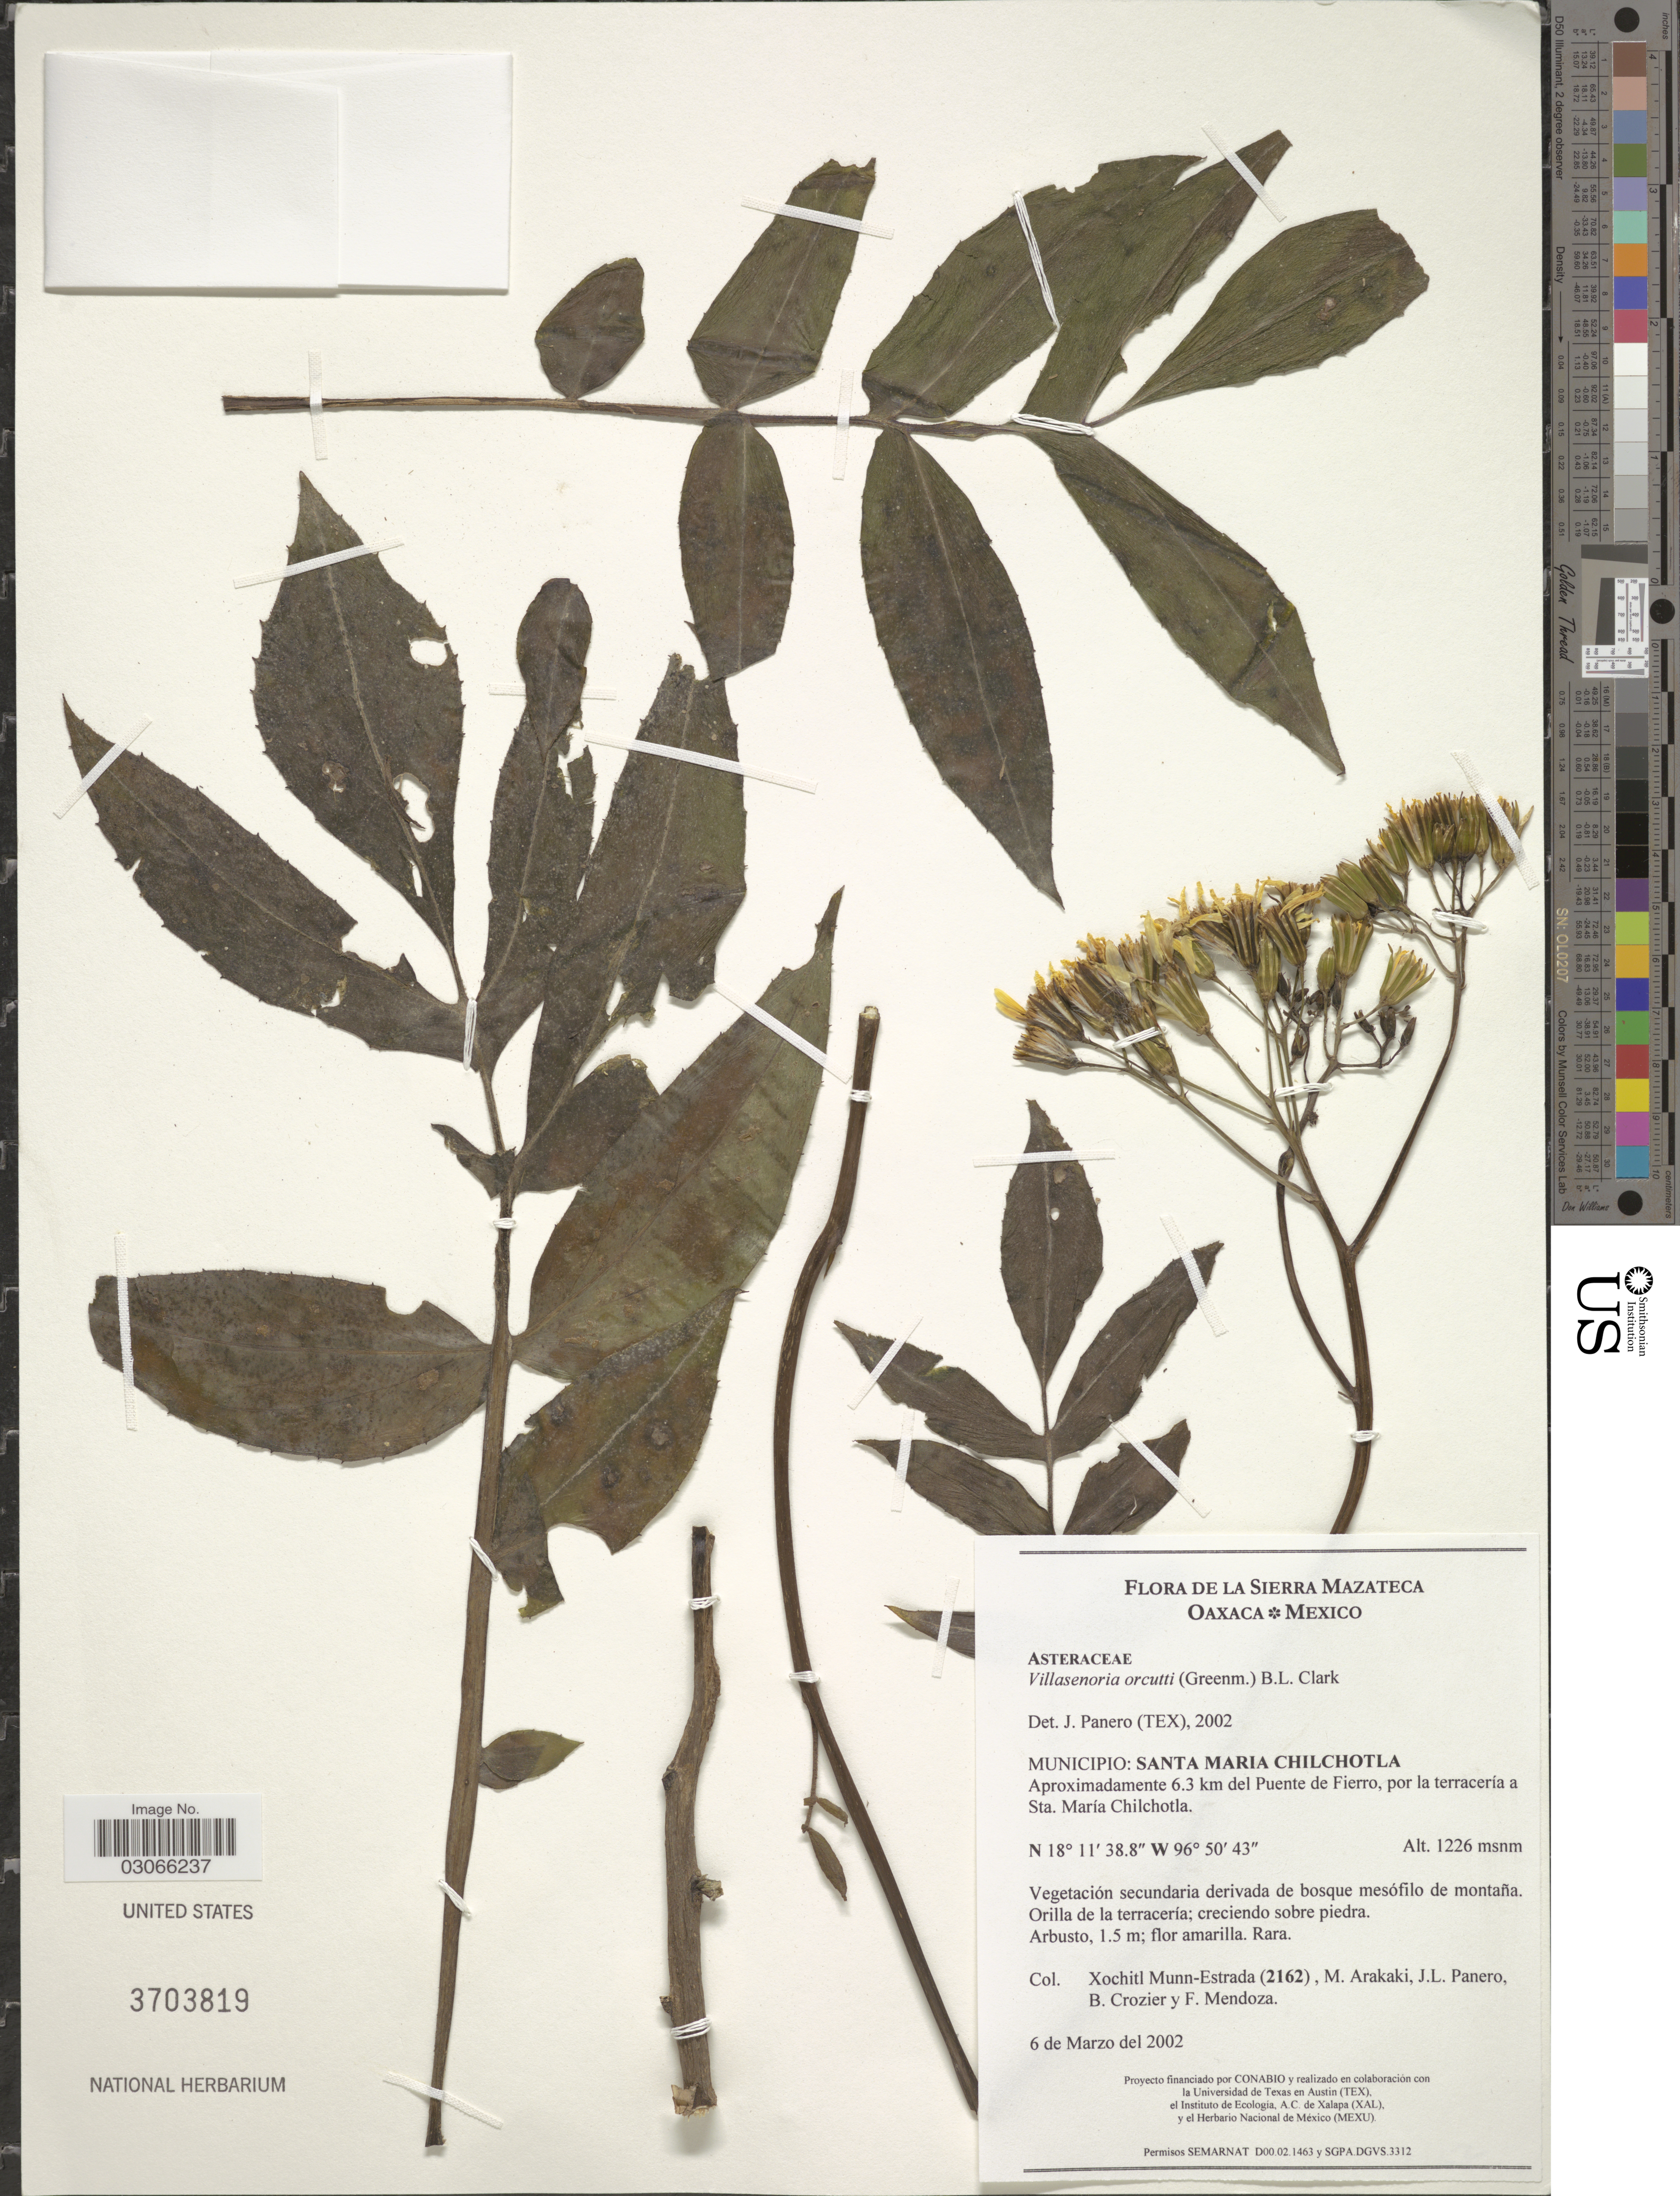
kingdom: Plantae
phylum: Tracheophyta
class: Magnoliopsida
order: Asterales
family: Asteraceae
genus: Villasenoria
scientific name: Villasenoria orcuttii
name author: (Greenm.) B. L. Clark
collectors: X. Munn-Estrada, M. Arakaki, J. L. Panero, B. Crozier & F. Mendoza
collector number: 2162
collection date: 2002-03-06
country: Mexico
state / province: Oaxaca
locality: La Sierra Mazateca. Municipio: Santa Maria Chilchotla. Aproximadamente 6.3 km del Puente de Fierro, por la terracería a Sta. María Chilchotla.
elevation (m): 1226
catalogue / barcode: US 3703819